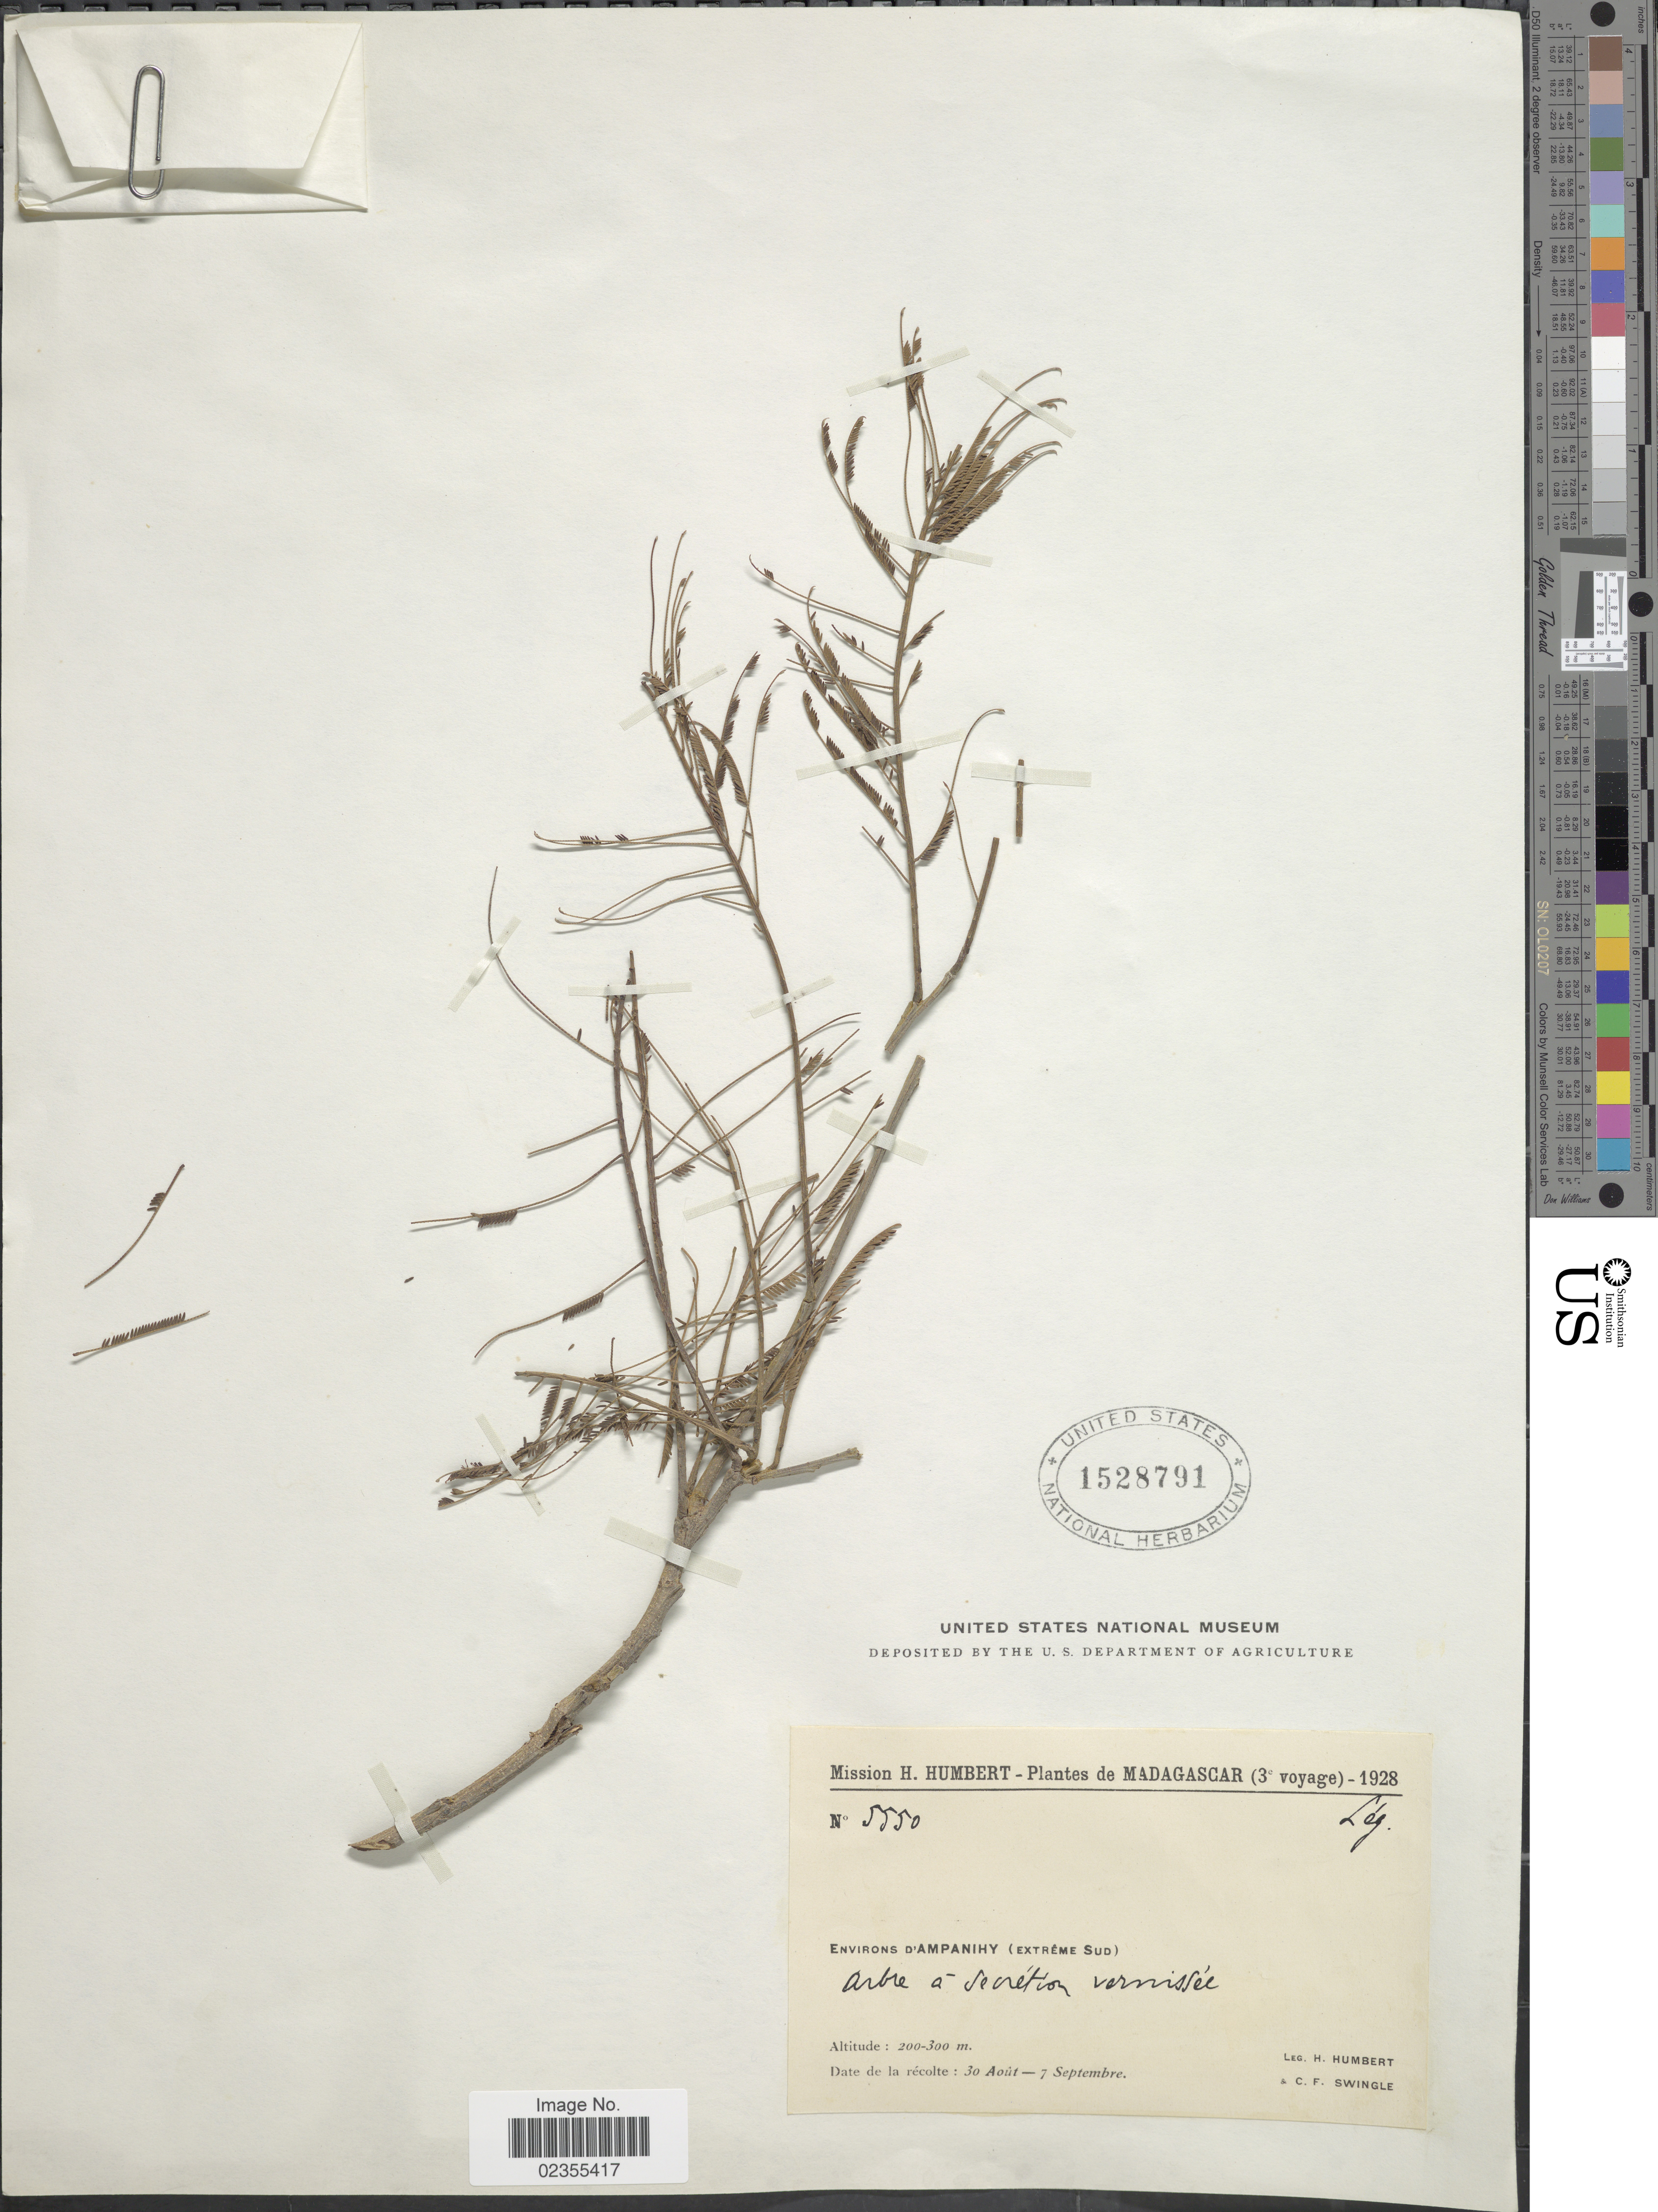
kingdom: Plantae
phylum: Tracheophyta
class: Magnoliopsida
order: Fabales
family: Fabaceae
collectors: H. Humbert & C. Swingle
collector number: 5550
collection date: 1928-08-30/1928-09-07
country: Madagascar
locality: Environs d'Ampanihy (Extréme Sud) arbre à sécrétion vermissee.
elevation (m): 200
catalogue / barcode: US 1528791